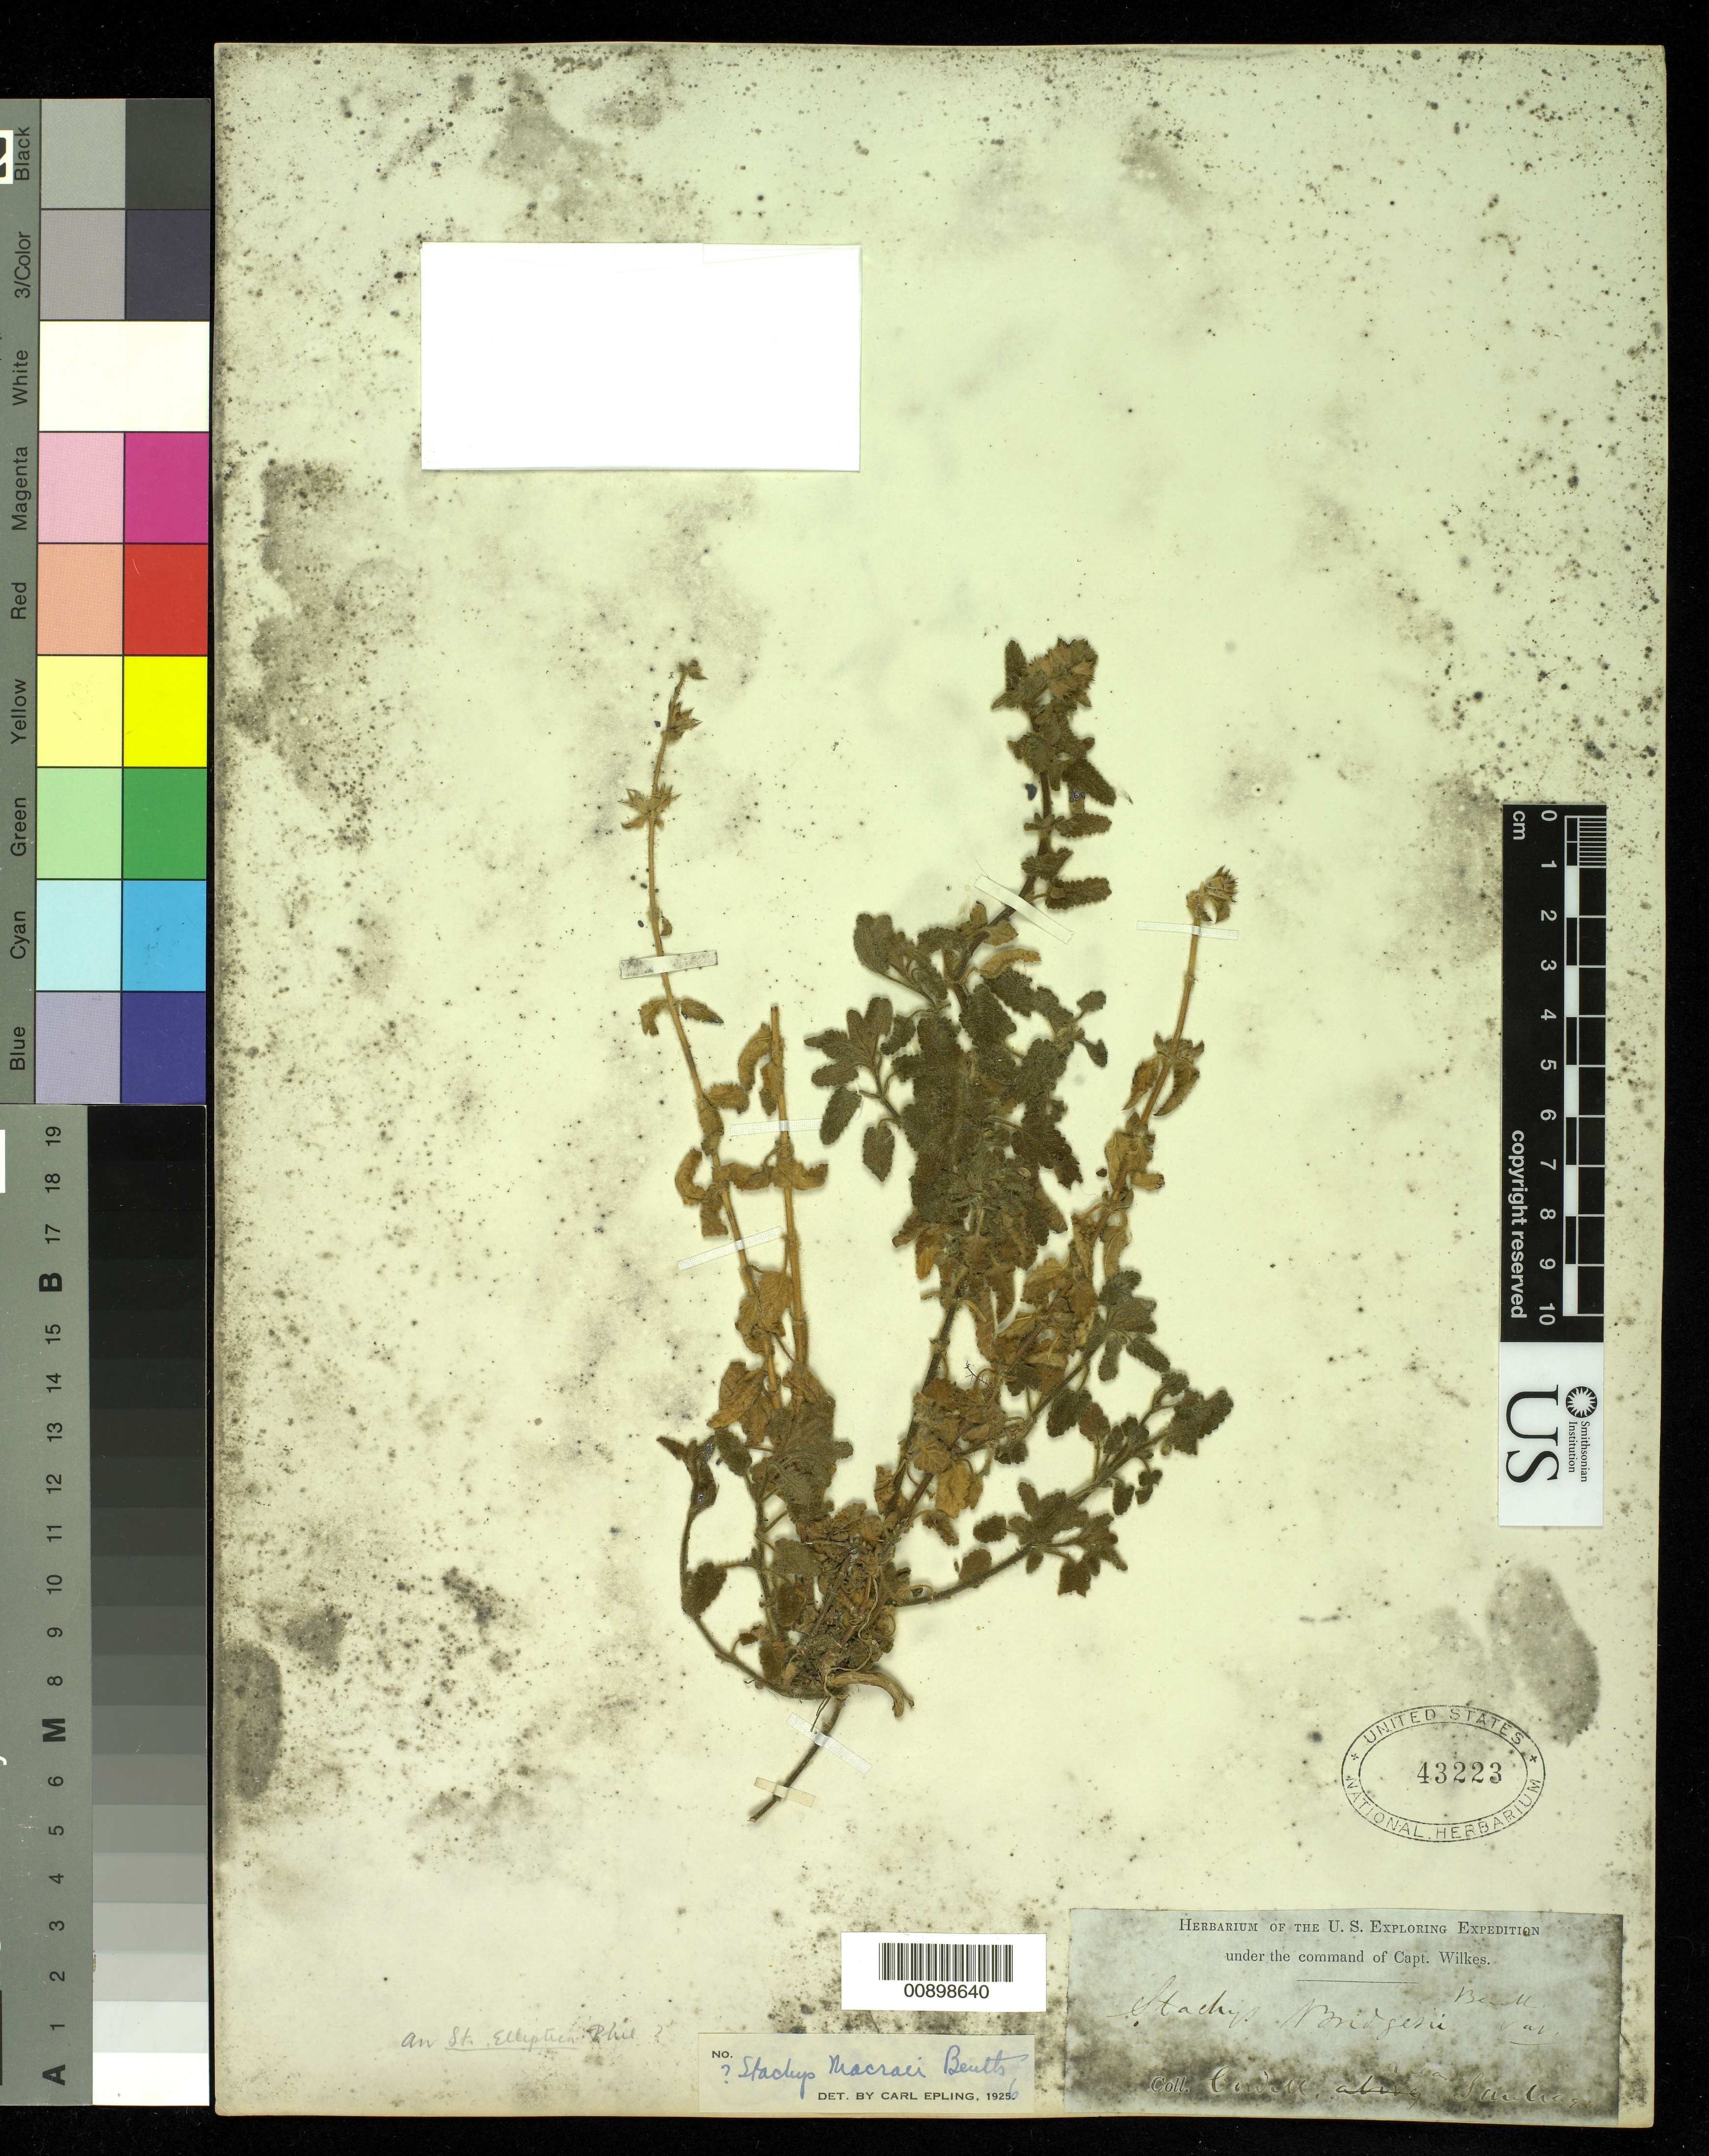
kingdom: Plantae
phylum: Tracheophyta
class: Magnoliopsida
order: Lamiales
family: Lamiaceae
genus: Stachys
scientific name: Stachys macraei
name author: Benth.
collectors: Wilkes Explor. Exped.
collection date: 1838/1842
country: Chile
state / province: Región Metropolitana (RM)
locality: near Santiago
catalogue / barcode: US 43223